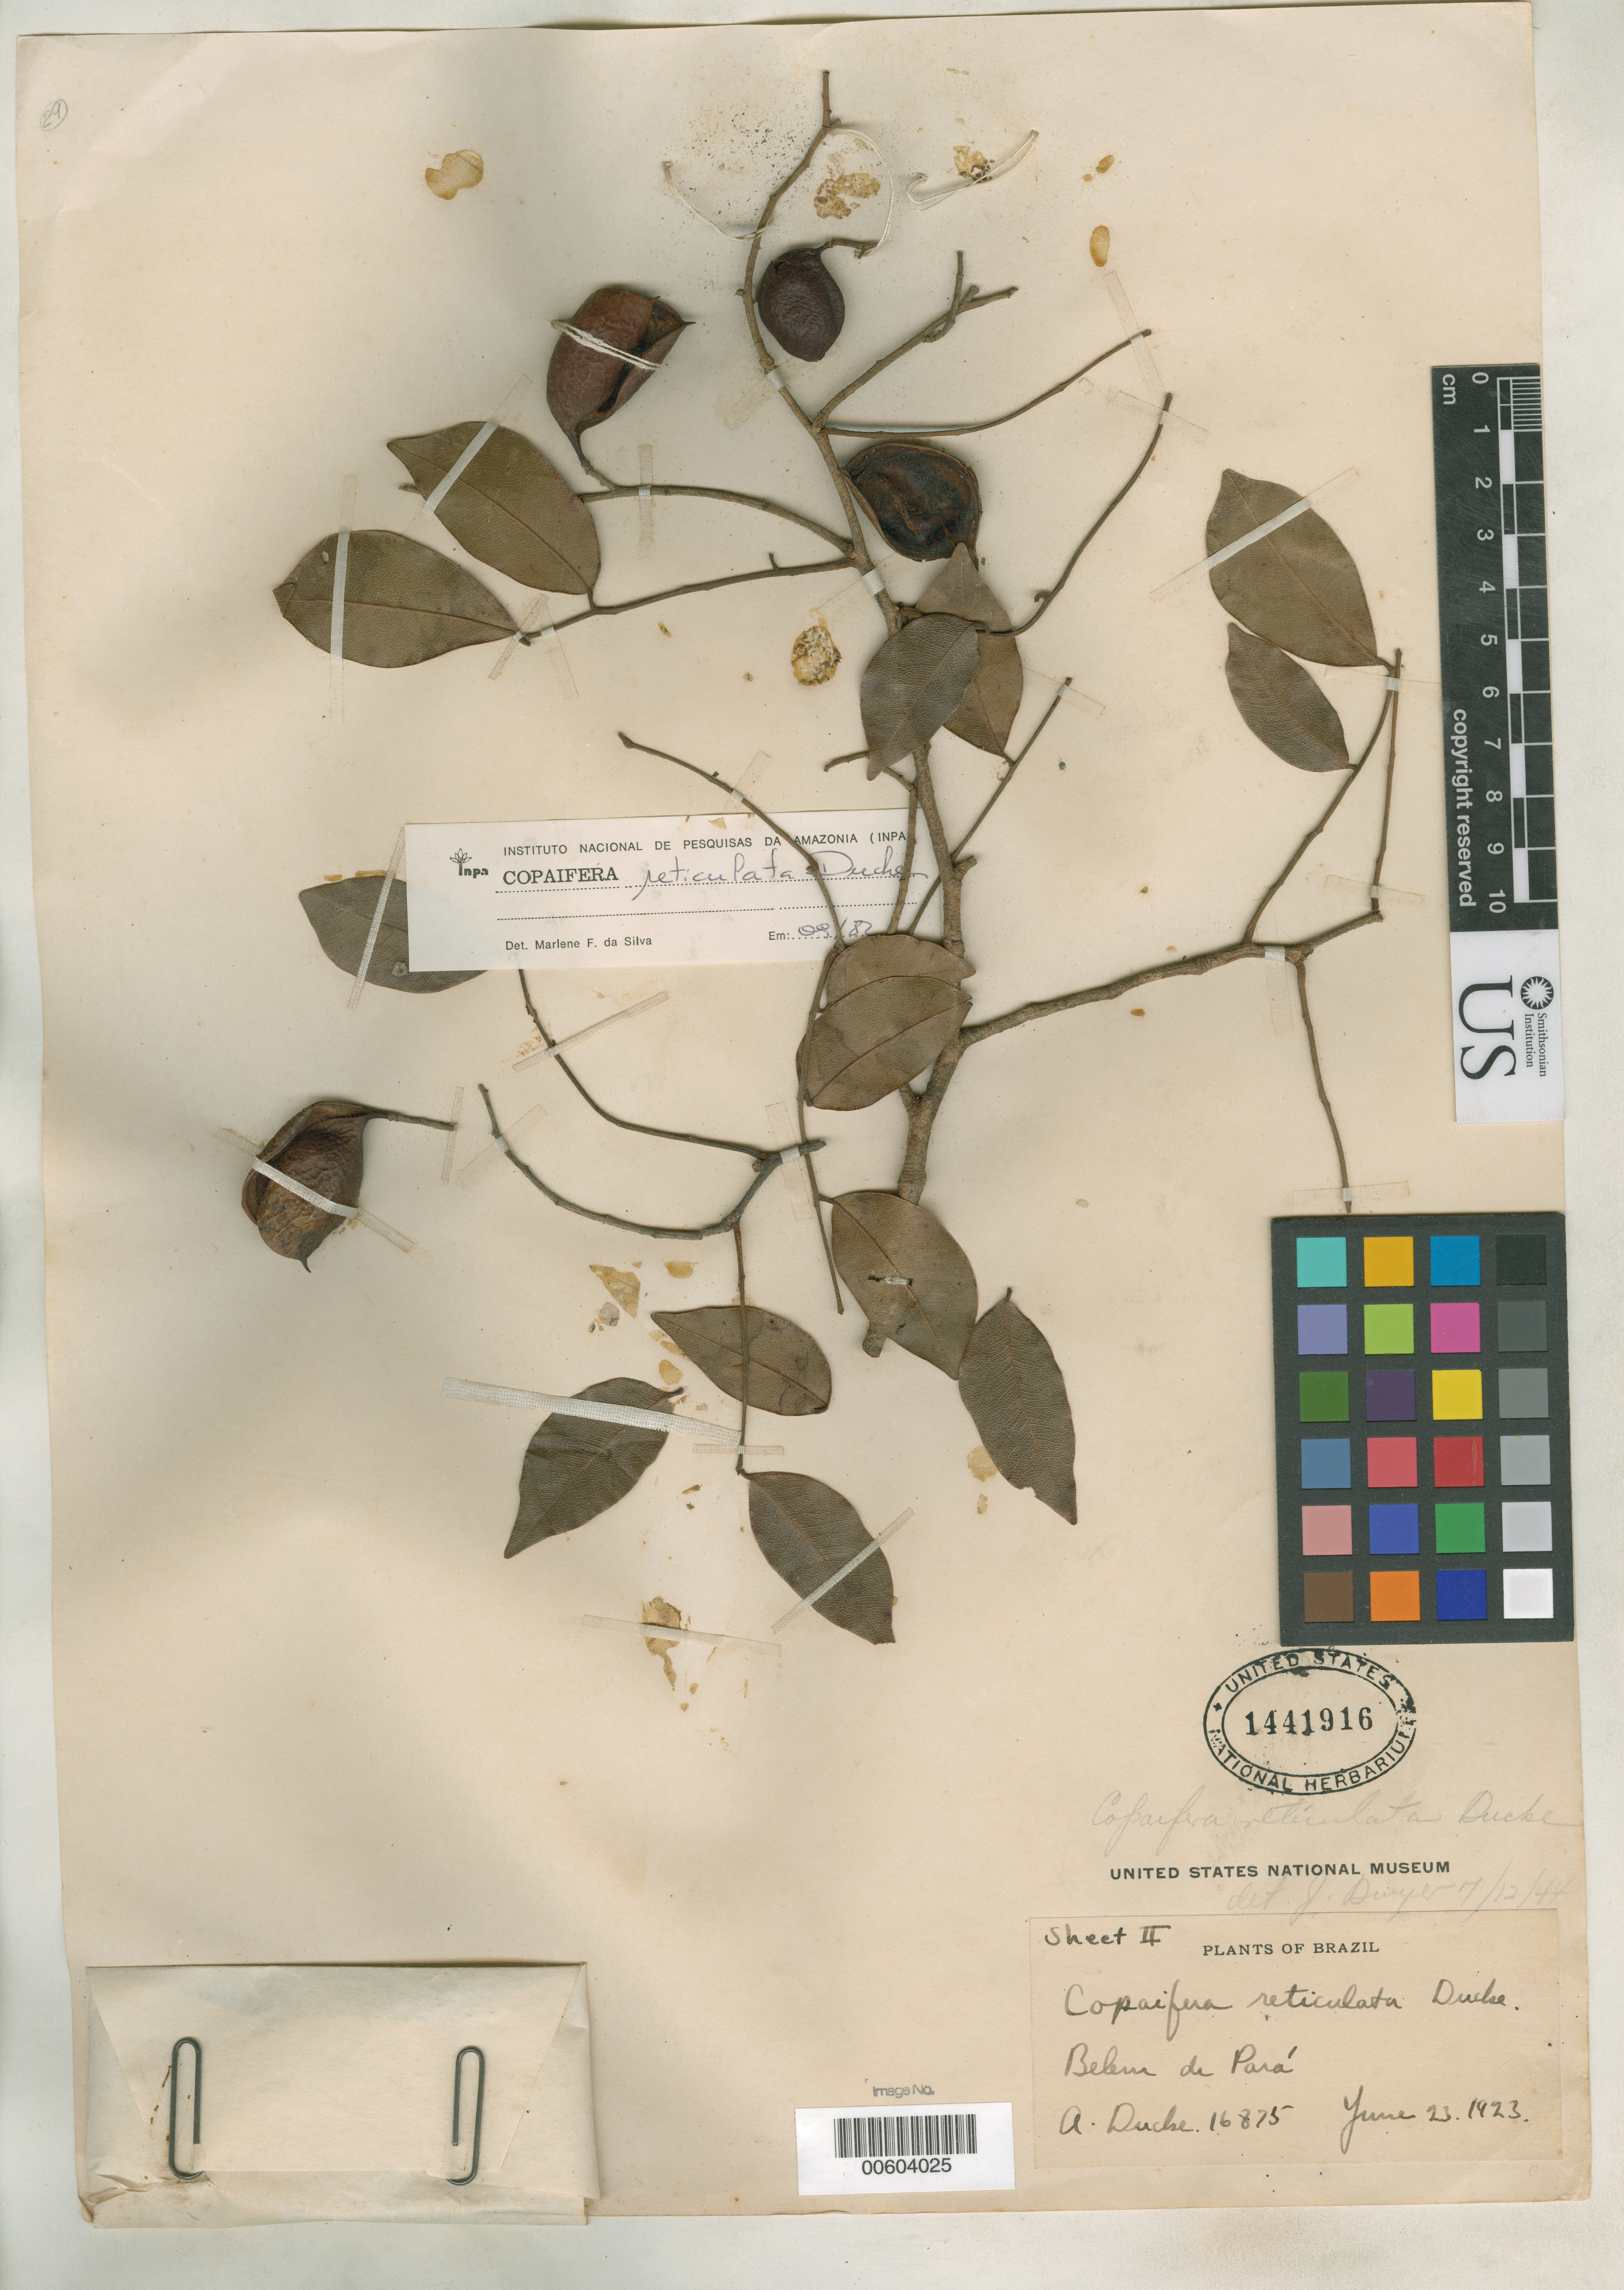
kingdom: Plantae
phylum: Tracheophyta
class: Magnoliopsida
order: Fabales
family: Fabaceae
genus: Copaifera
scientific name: Copaifera duckei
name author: Dwyer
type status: Holotype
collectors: A. Ducke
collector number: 16875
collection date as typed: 23 Jun 1923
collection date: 1923-06-23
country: Brazil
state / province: Pará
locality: Belem do Para.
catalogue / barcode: US 1441916